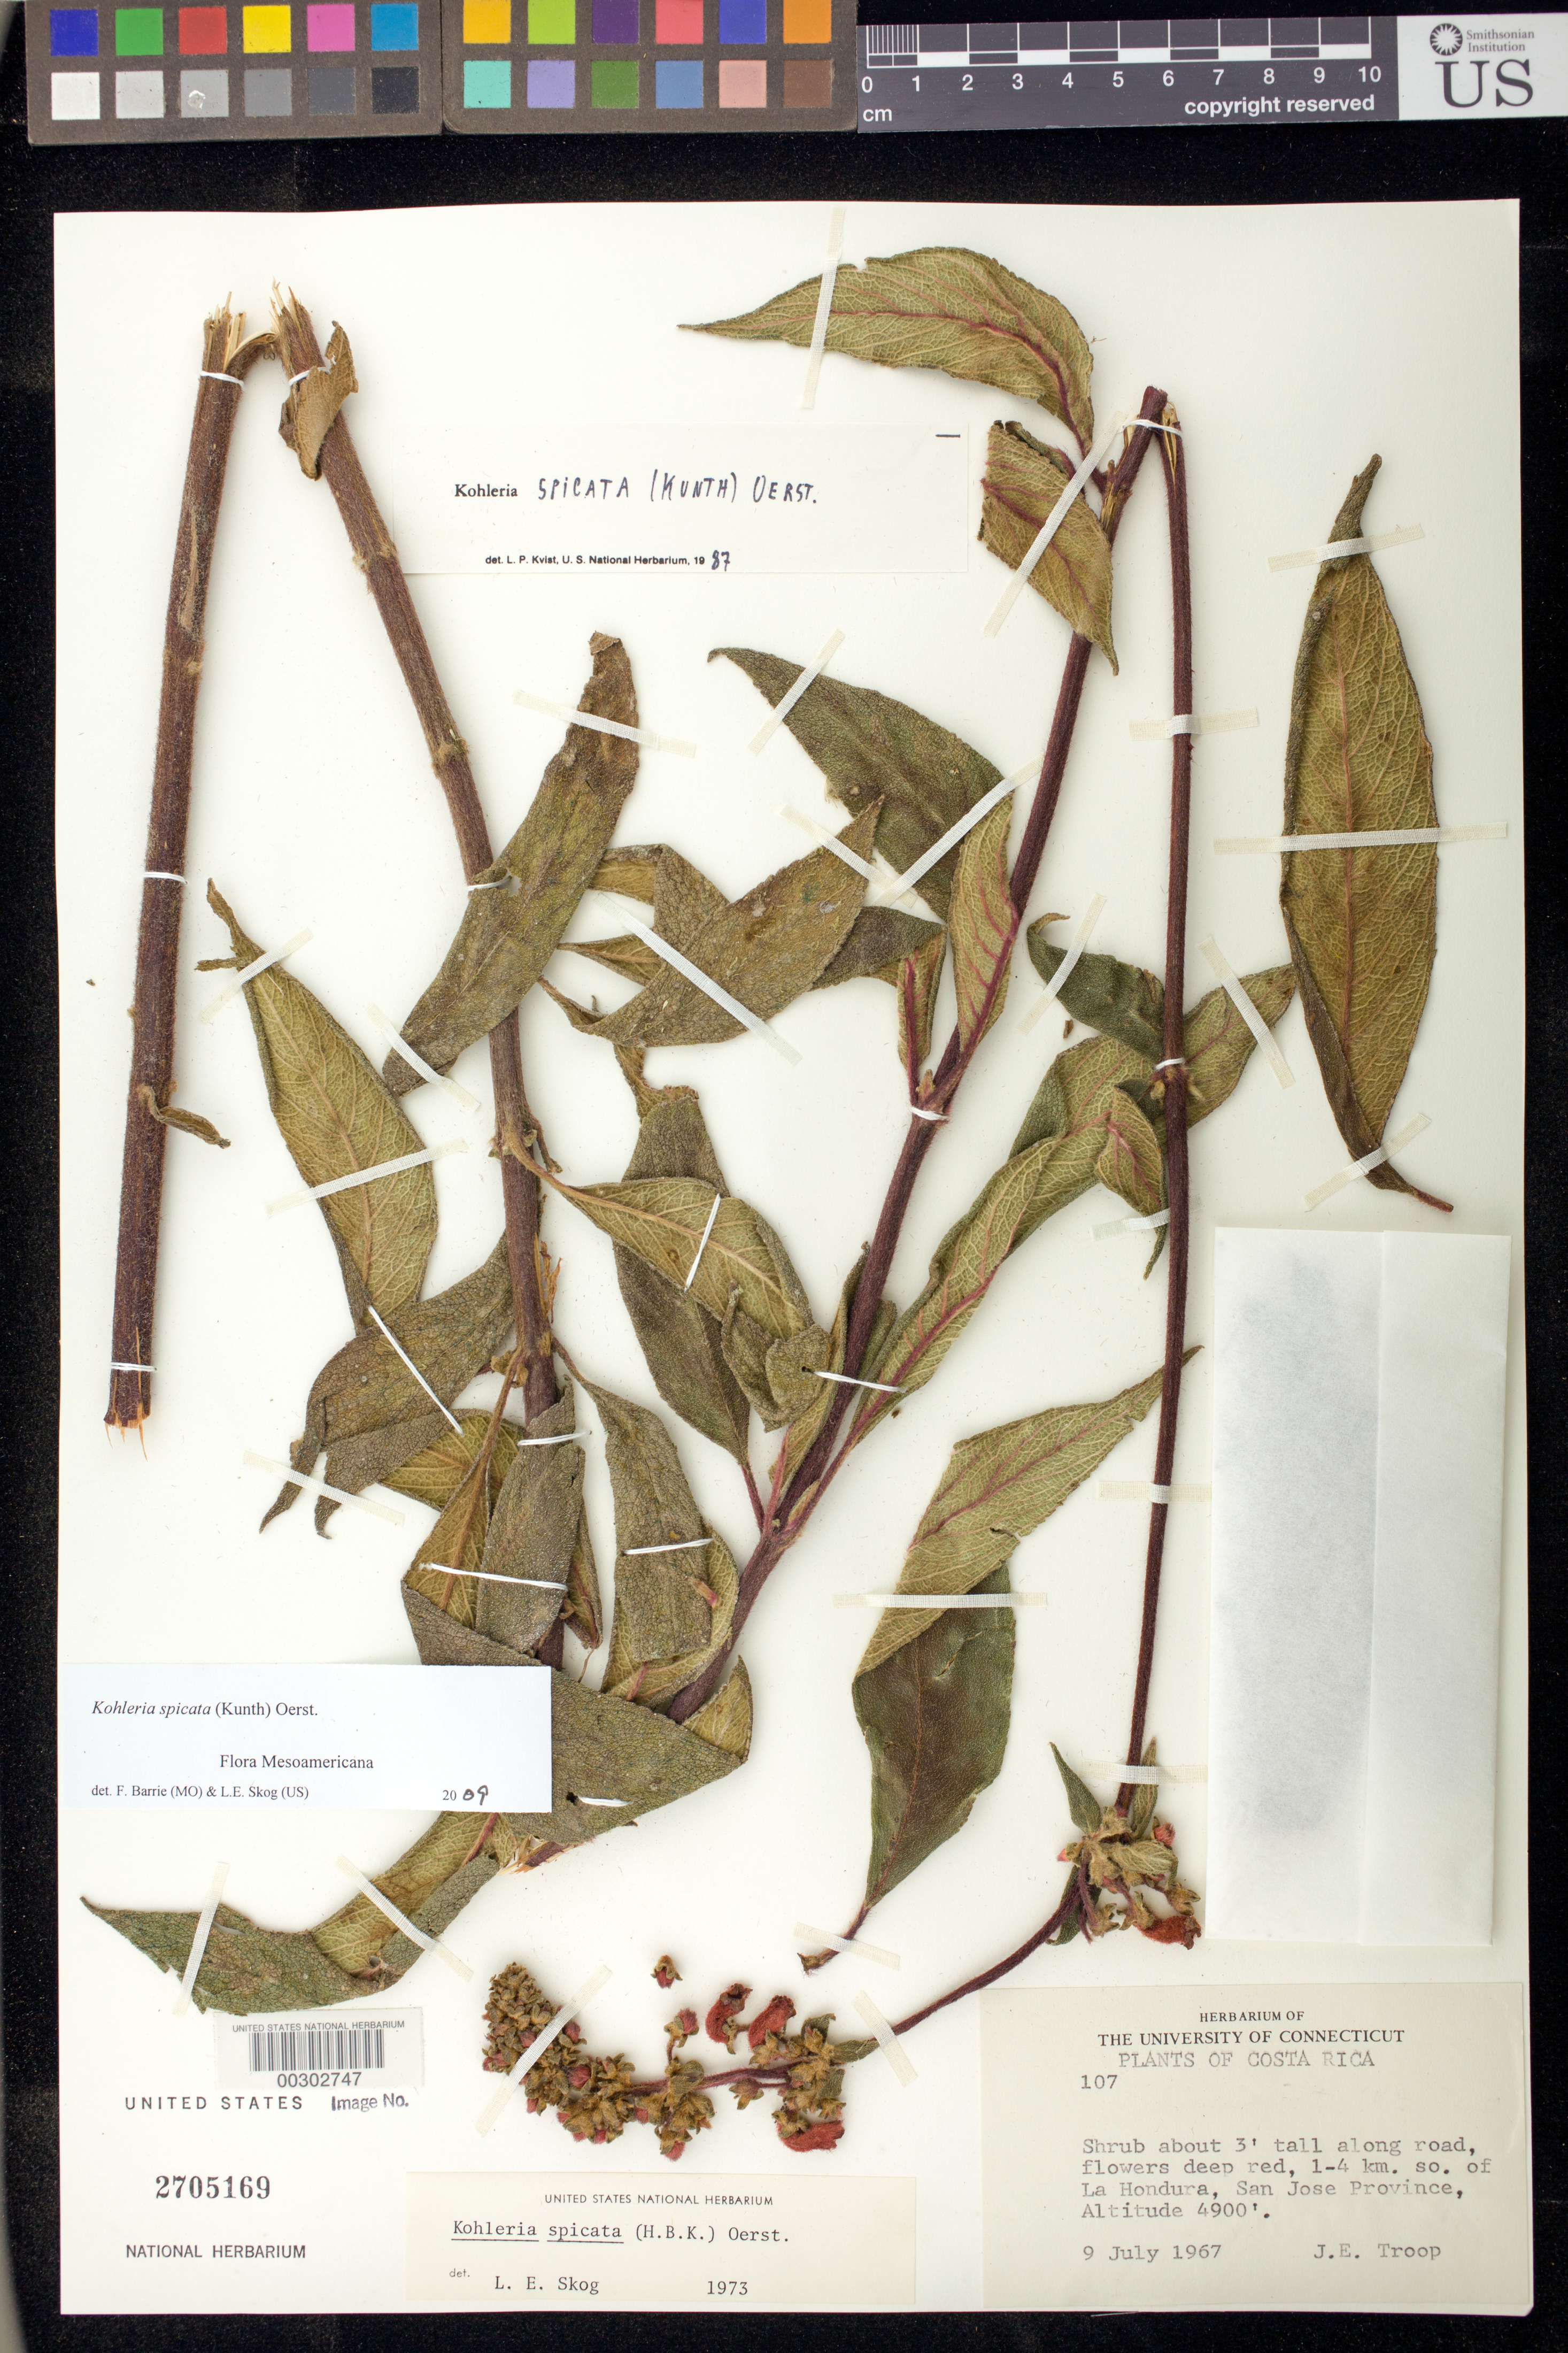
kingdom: Plantae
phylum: Tracheophyta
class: Magnoliopsida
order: Lamiales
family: Gesneriaceae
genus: Kohleria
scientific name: Kohleria spicata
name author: (Kunth) Oerst.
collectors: J. Troop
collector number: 107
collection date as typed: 09 Jul 1967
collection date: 1967-07-09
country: Costa Rica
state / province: San José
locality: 1-4 km S of La Hondura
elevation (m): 1494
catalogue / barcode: US 2705169